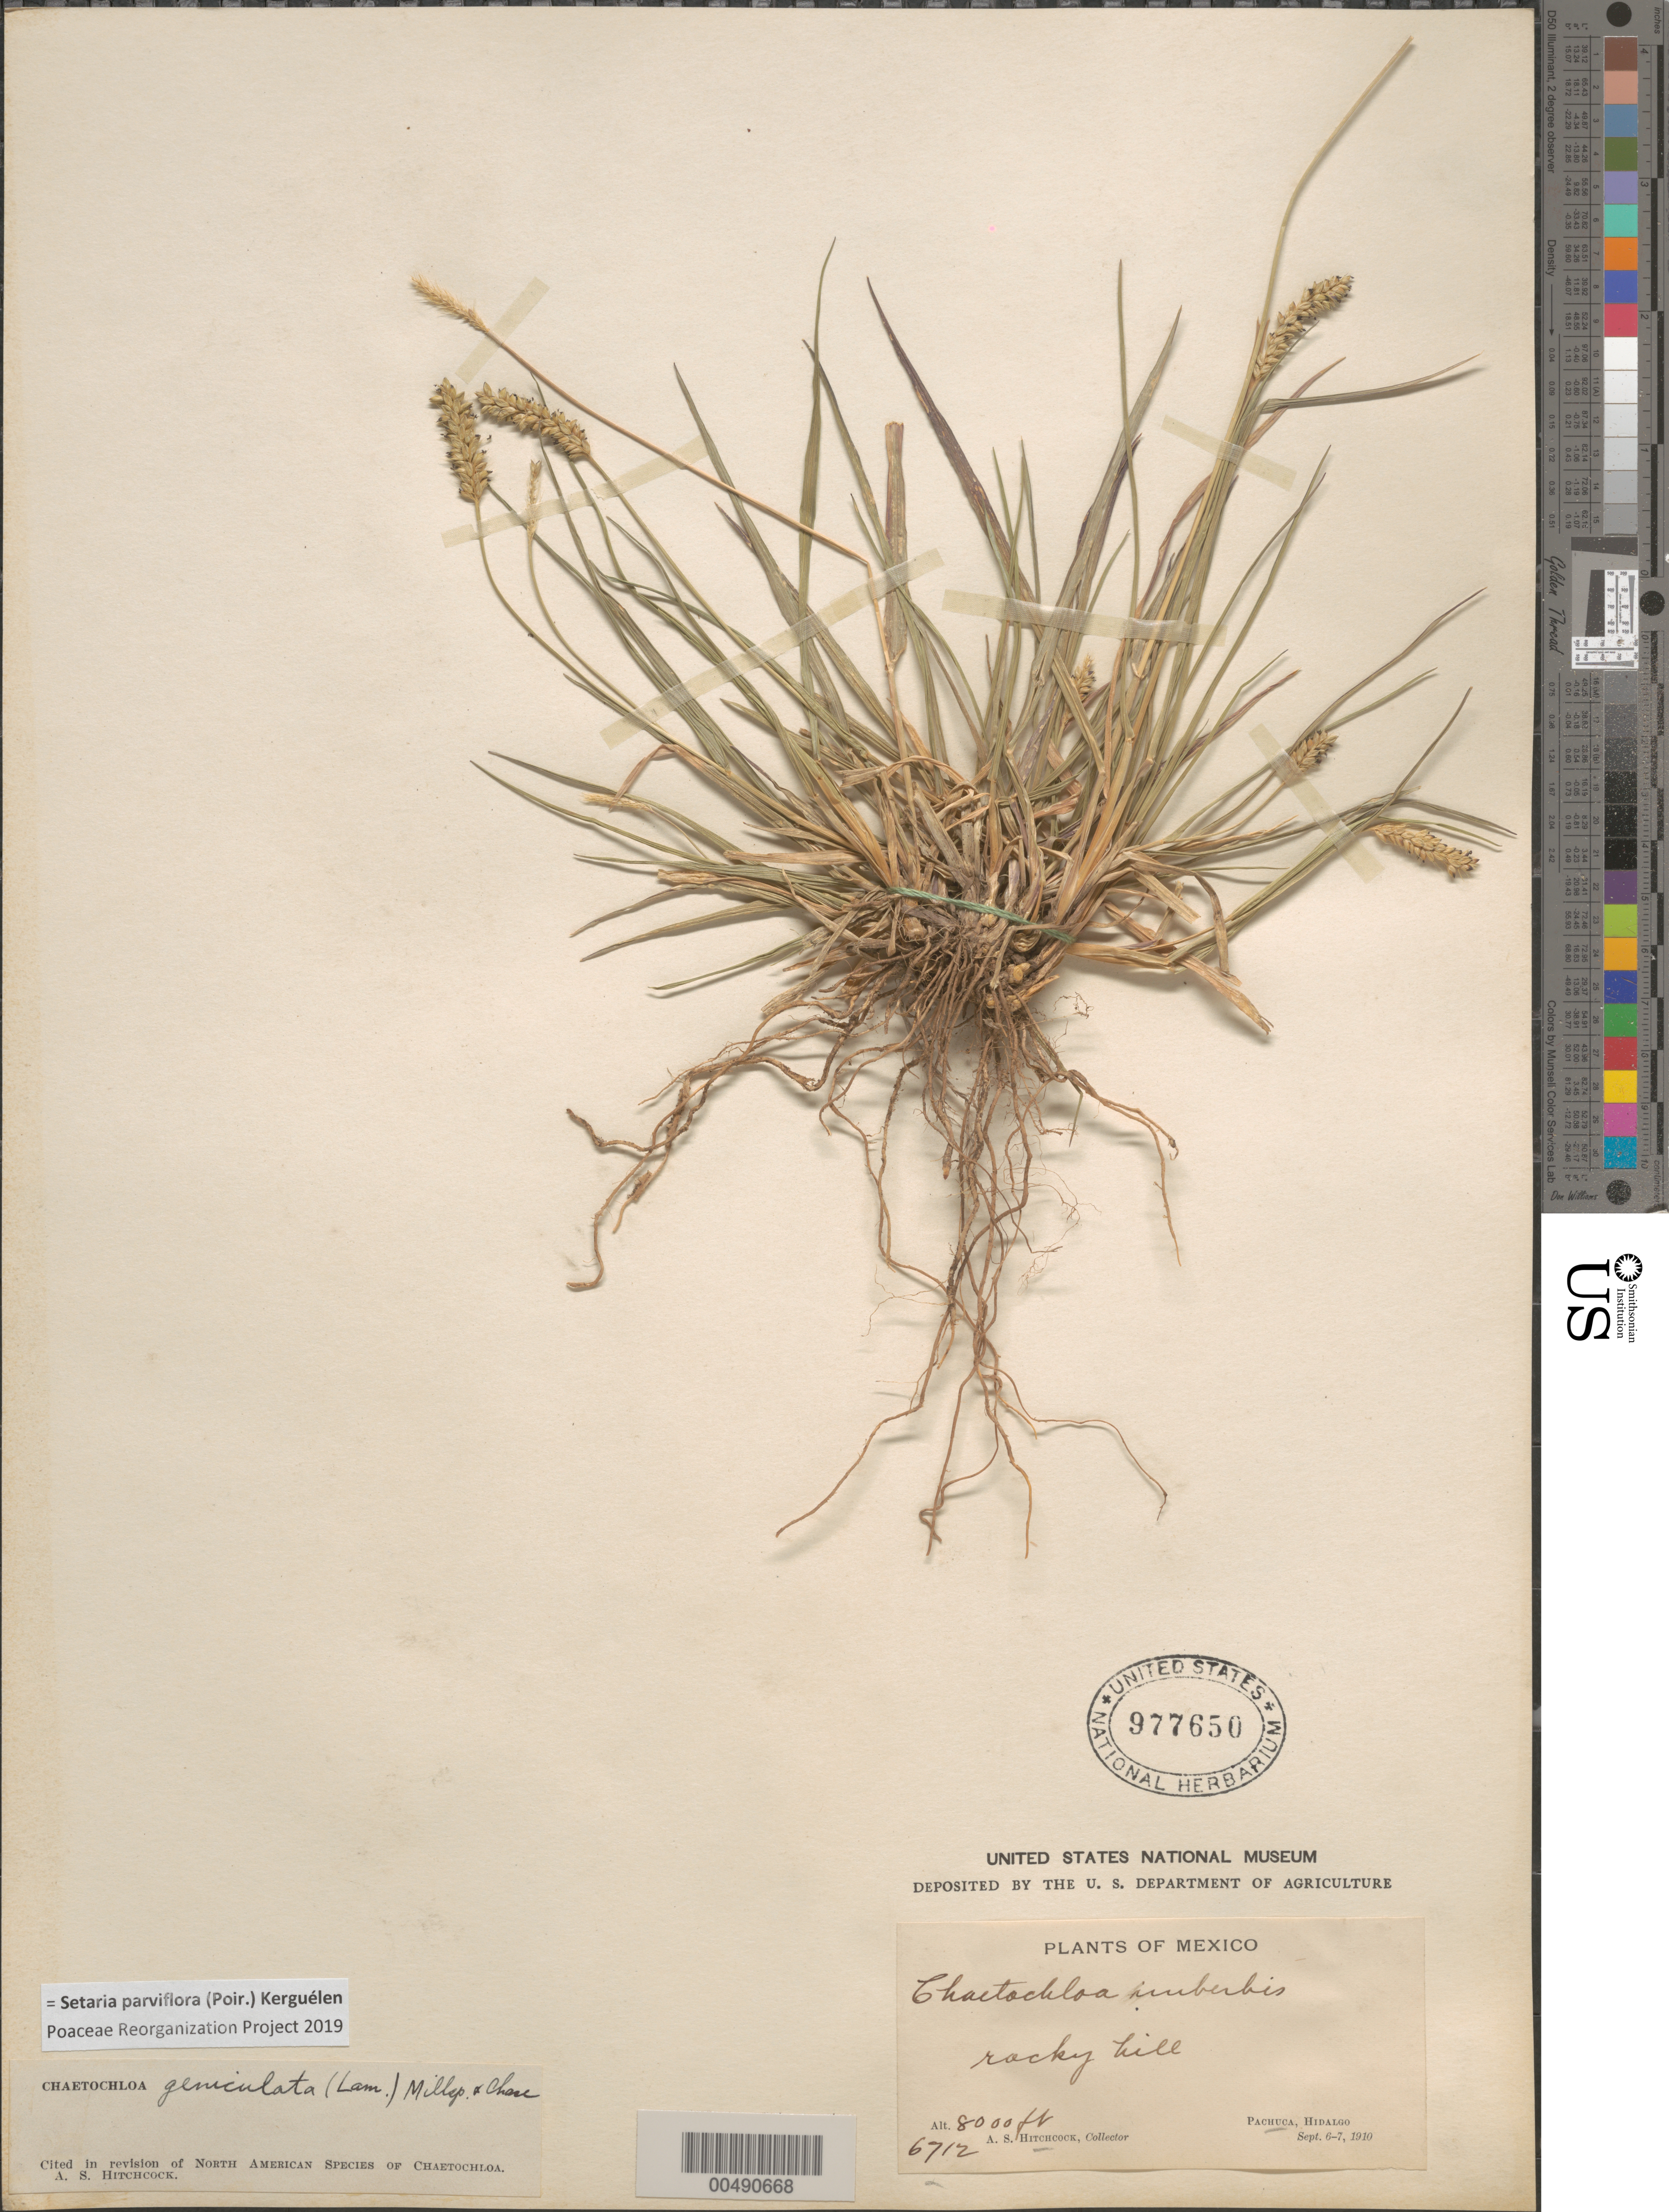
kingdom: Plantae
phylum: Tracheophyta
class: Liliopsida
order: Poales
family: Poaceae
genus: Setaria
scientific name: Setaria parviflora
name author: (Poir.) Kerguélen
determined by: Poaceae Reorganization Project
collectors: A. S. Hitchcock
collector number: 6712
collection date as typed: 6 Sep 1910 to 7 Sep 1910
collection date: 1910-09-06/1910-09-07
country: Mexico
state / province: Hidalgo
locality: Pachuca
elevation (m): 2438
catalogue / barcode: US 977650